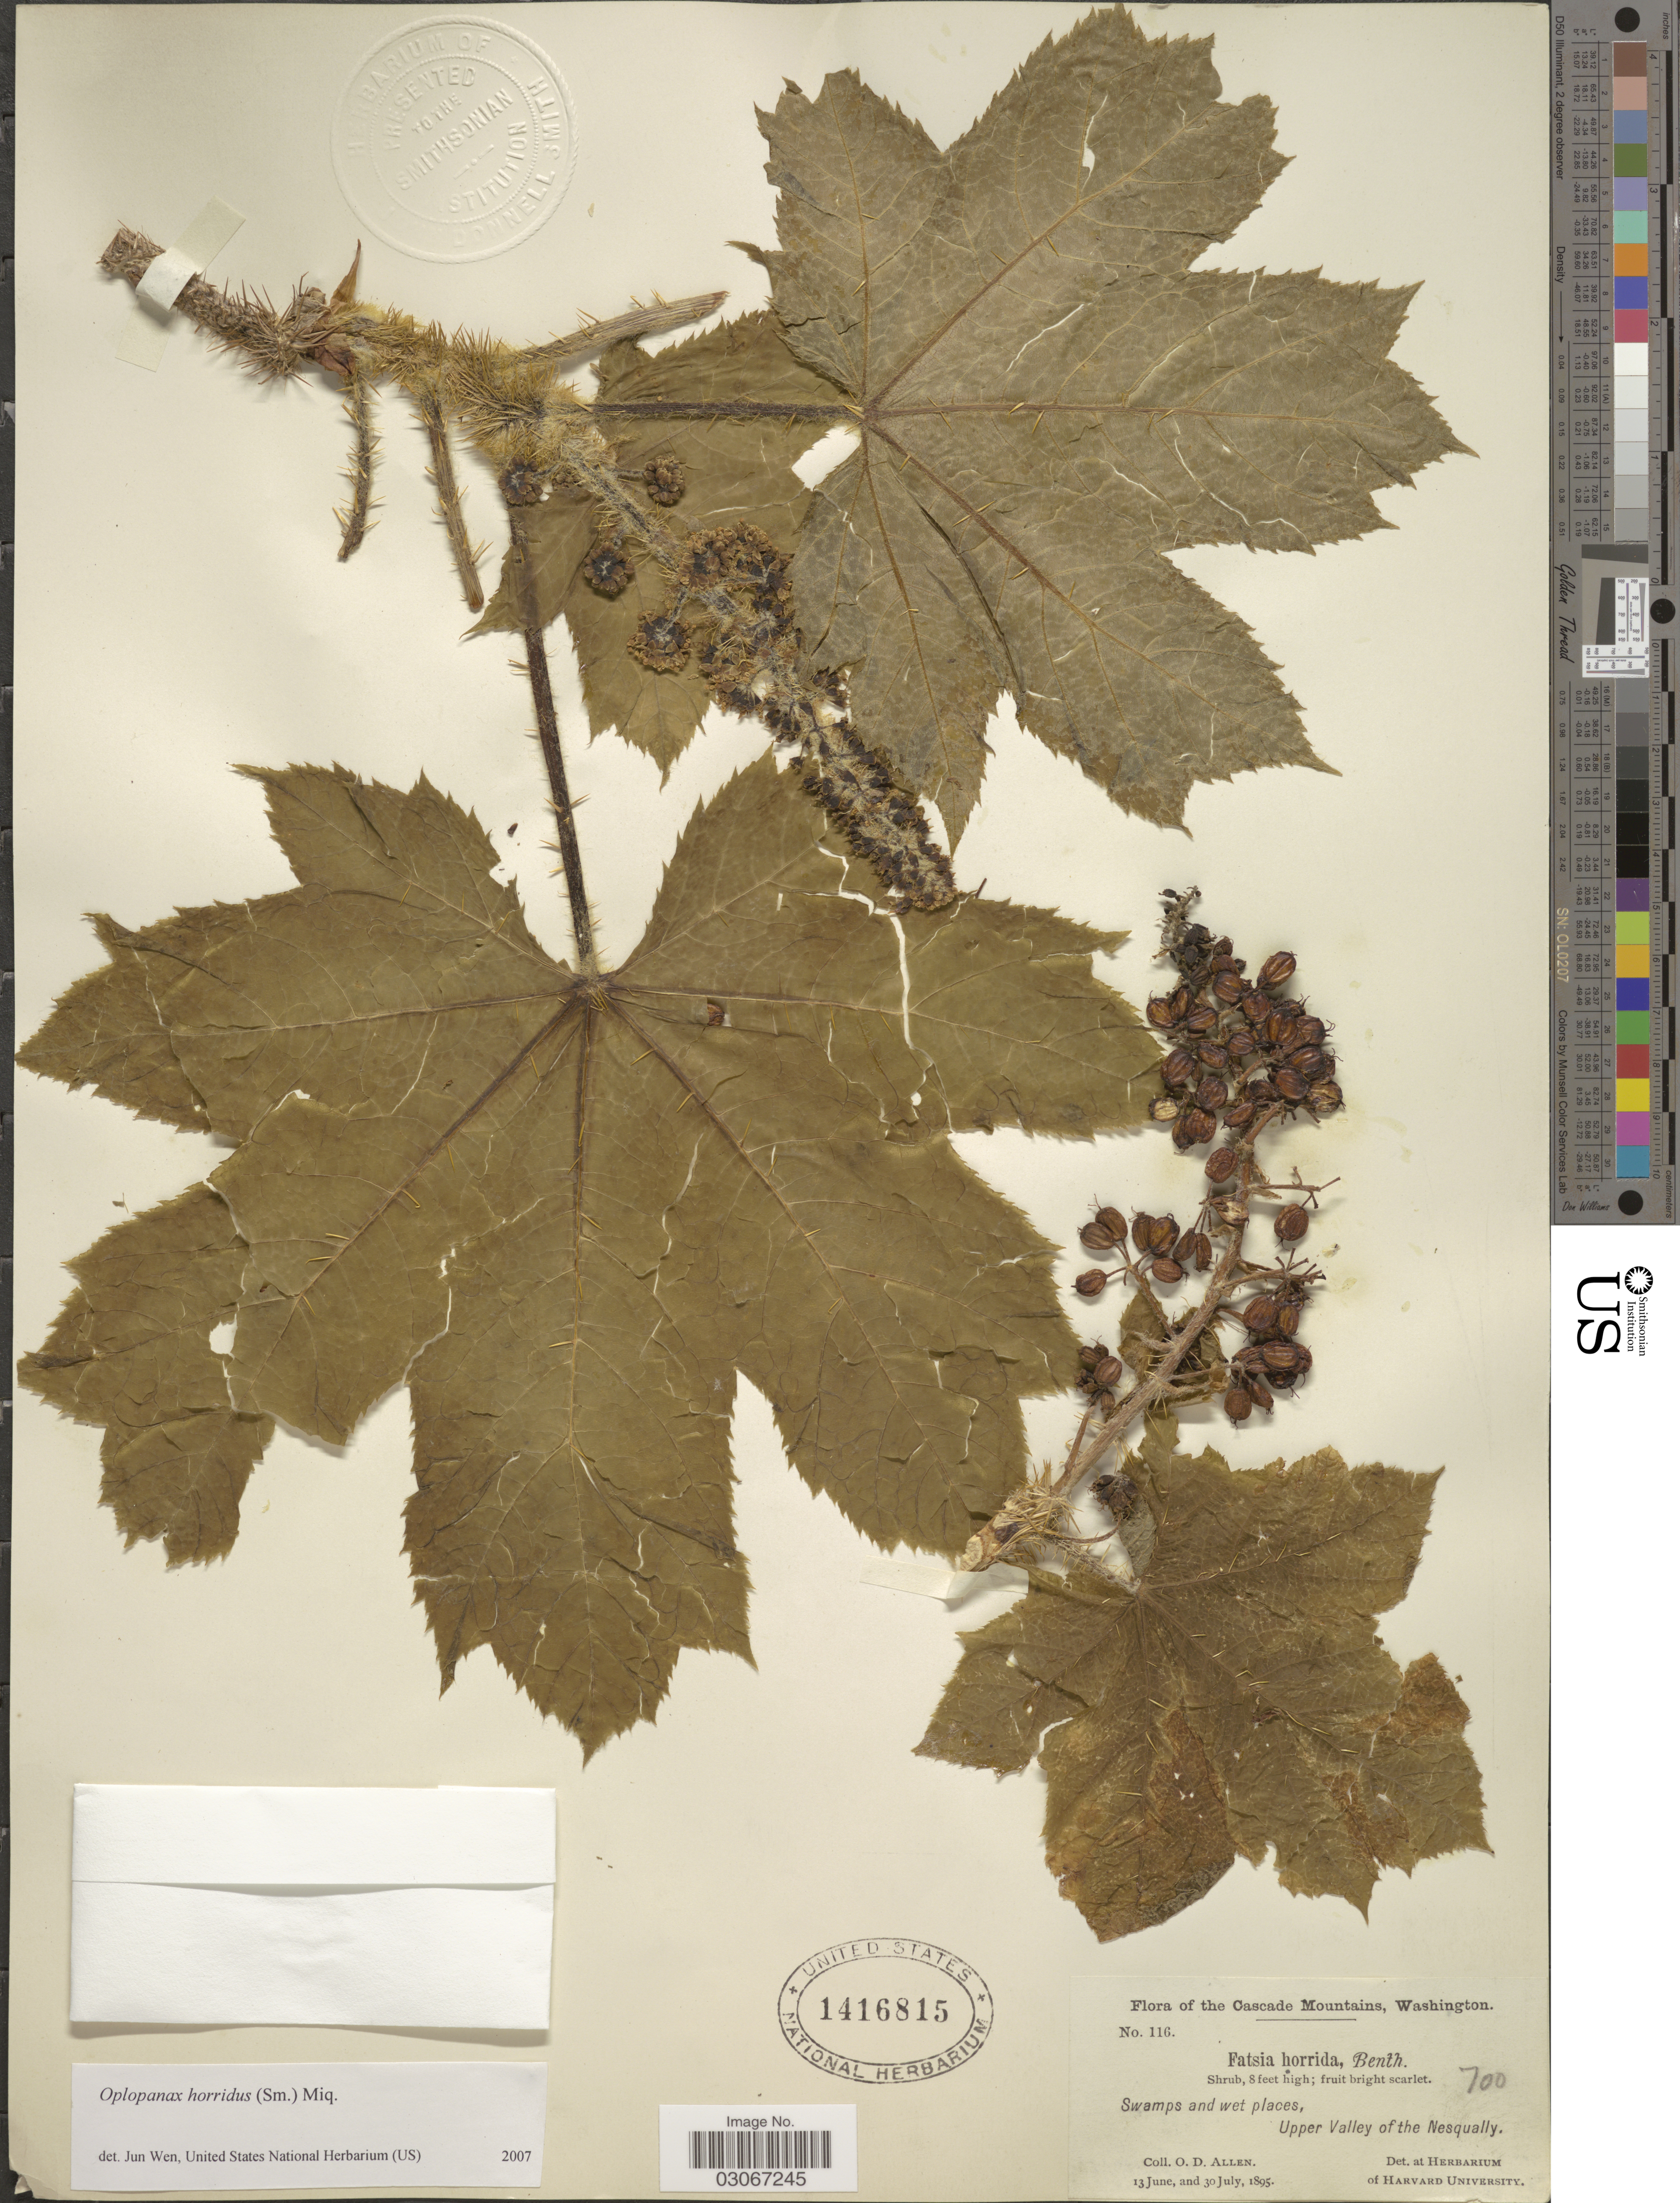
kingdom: Plantae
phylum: Tracheophyta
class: Magnoliopsida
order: Apiales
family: Apiaceae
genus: Opopanax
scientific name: Opopanax horridus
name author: Miq. ex Dippel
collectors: O. D. Allen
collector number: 116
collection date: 1895-06-13/1895-07-30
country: United States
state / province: Washington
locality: Cascade Mountains. Swamps and wet places, Upper Valley of the Nesqually.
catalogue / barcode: US 1416815